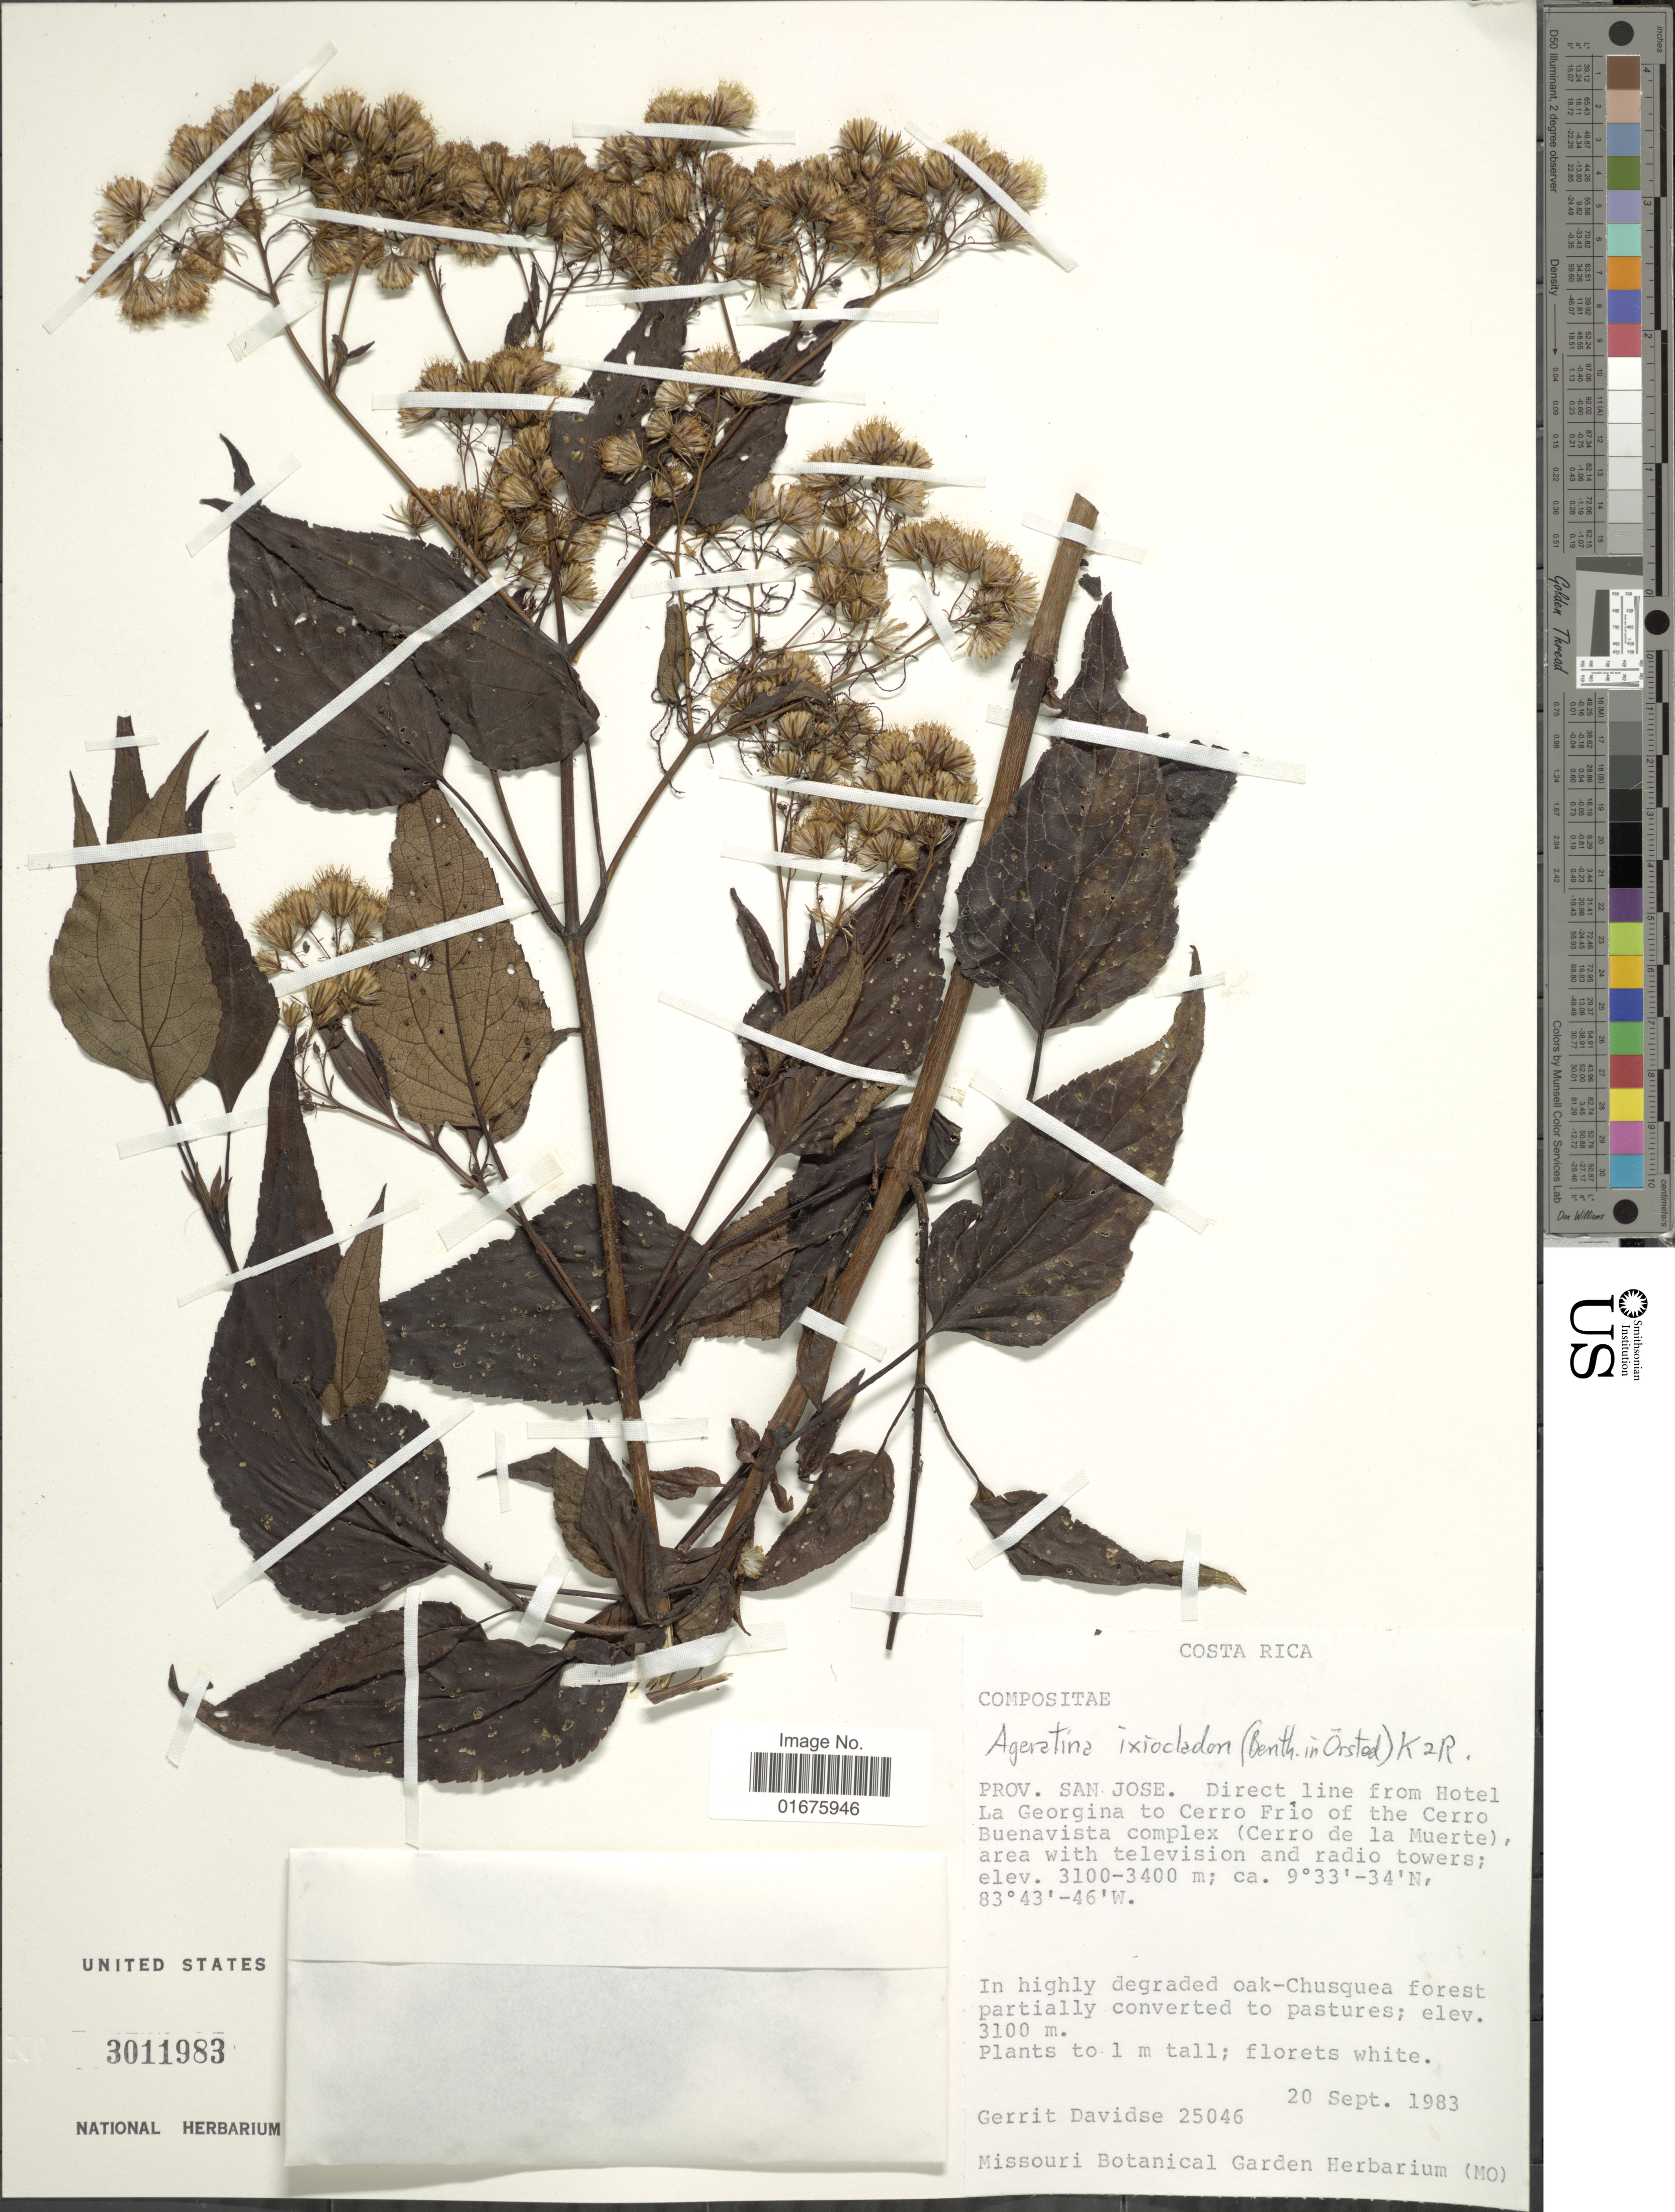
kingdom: Plantae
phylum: Tracheophyta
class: Magnoliopsida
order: Asterales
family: Asteraceae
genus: Ageratina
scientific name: Ageratina ixiocladon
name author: (Benth. ex Oerst.) R.M. King & H. Rob.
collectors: G. Davidse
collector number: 25046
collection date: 1983-09-20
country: Costa Rica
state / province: San José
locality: Direct line from Hotel LA Georgina to Cerro Frío of the Cerro Buenavista complex (Cerro de la Muerte), area with television and radio towers, in highly dehraded oak-Chusquea forest partially convertedto pastures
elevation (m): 3100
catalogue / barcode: US 3011983